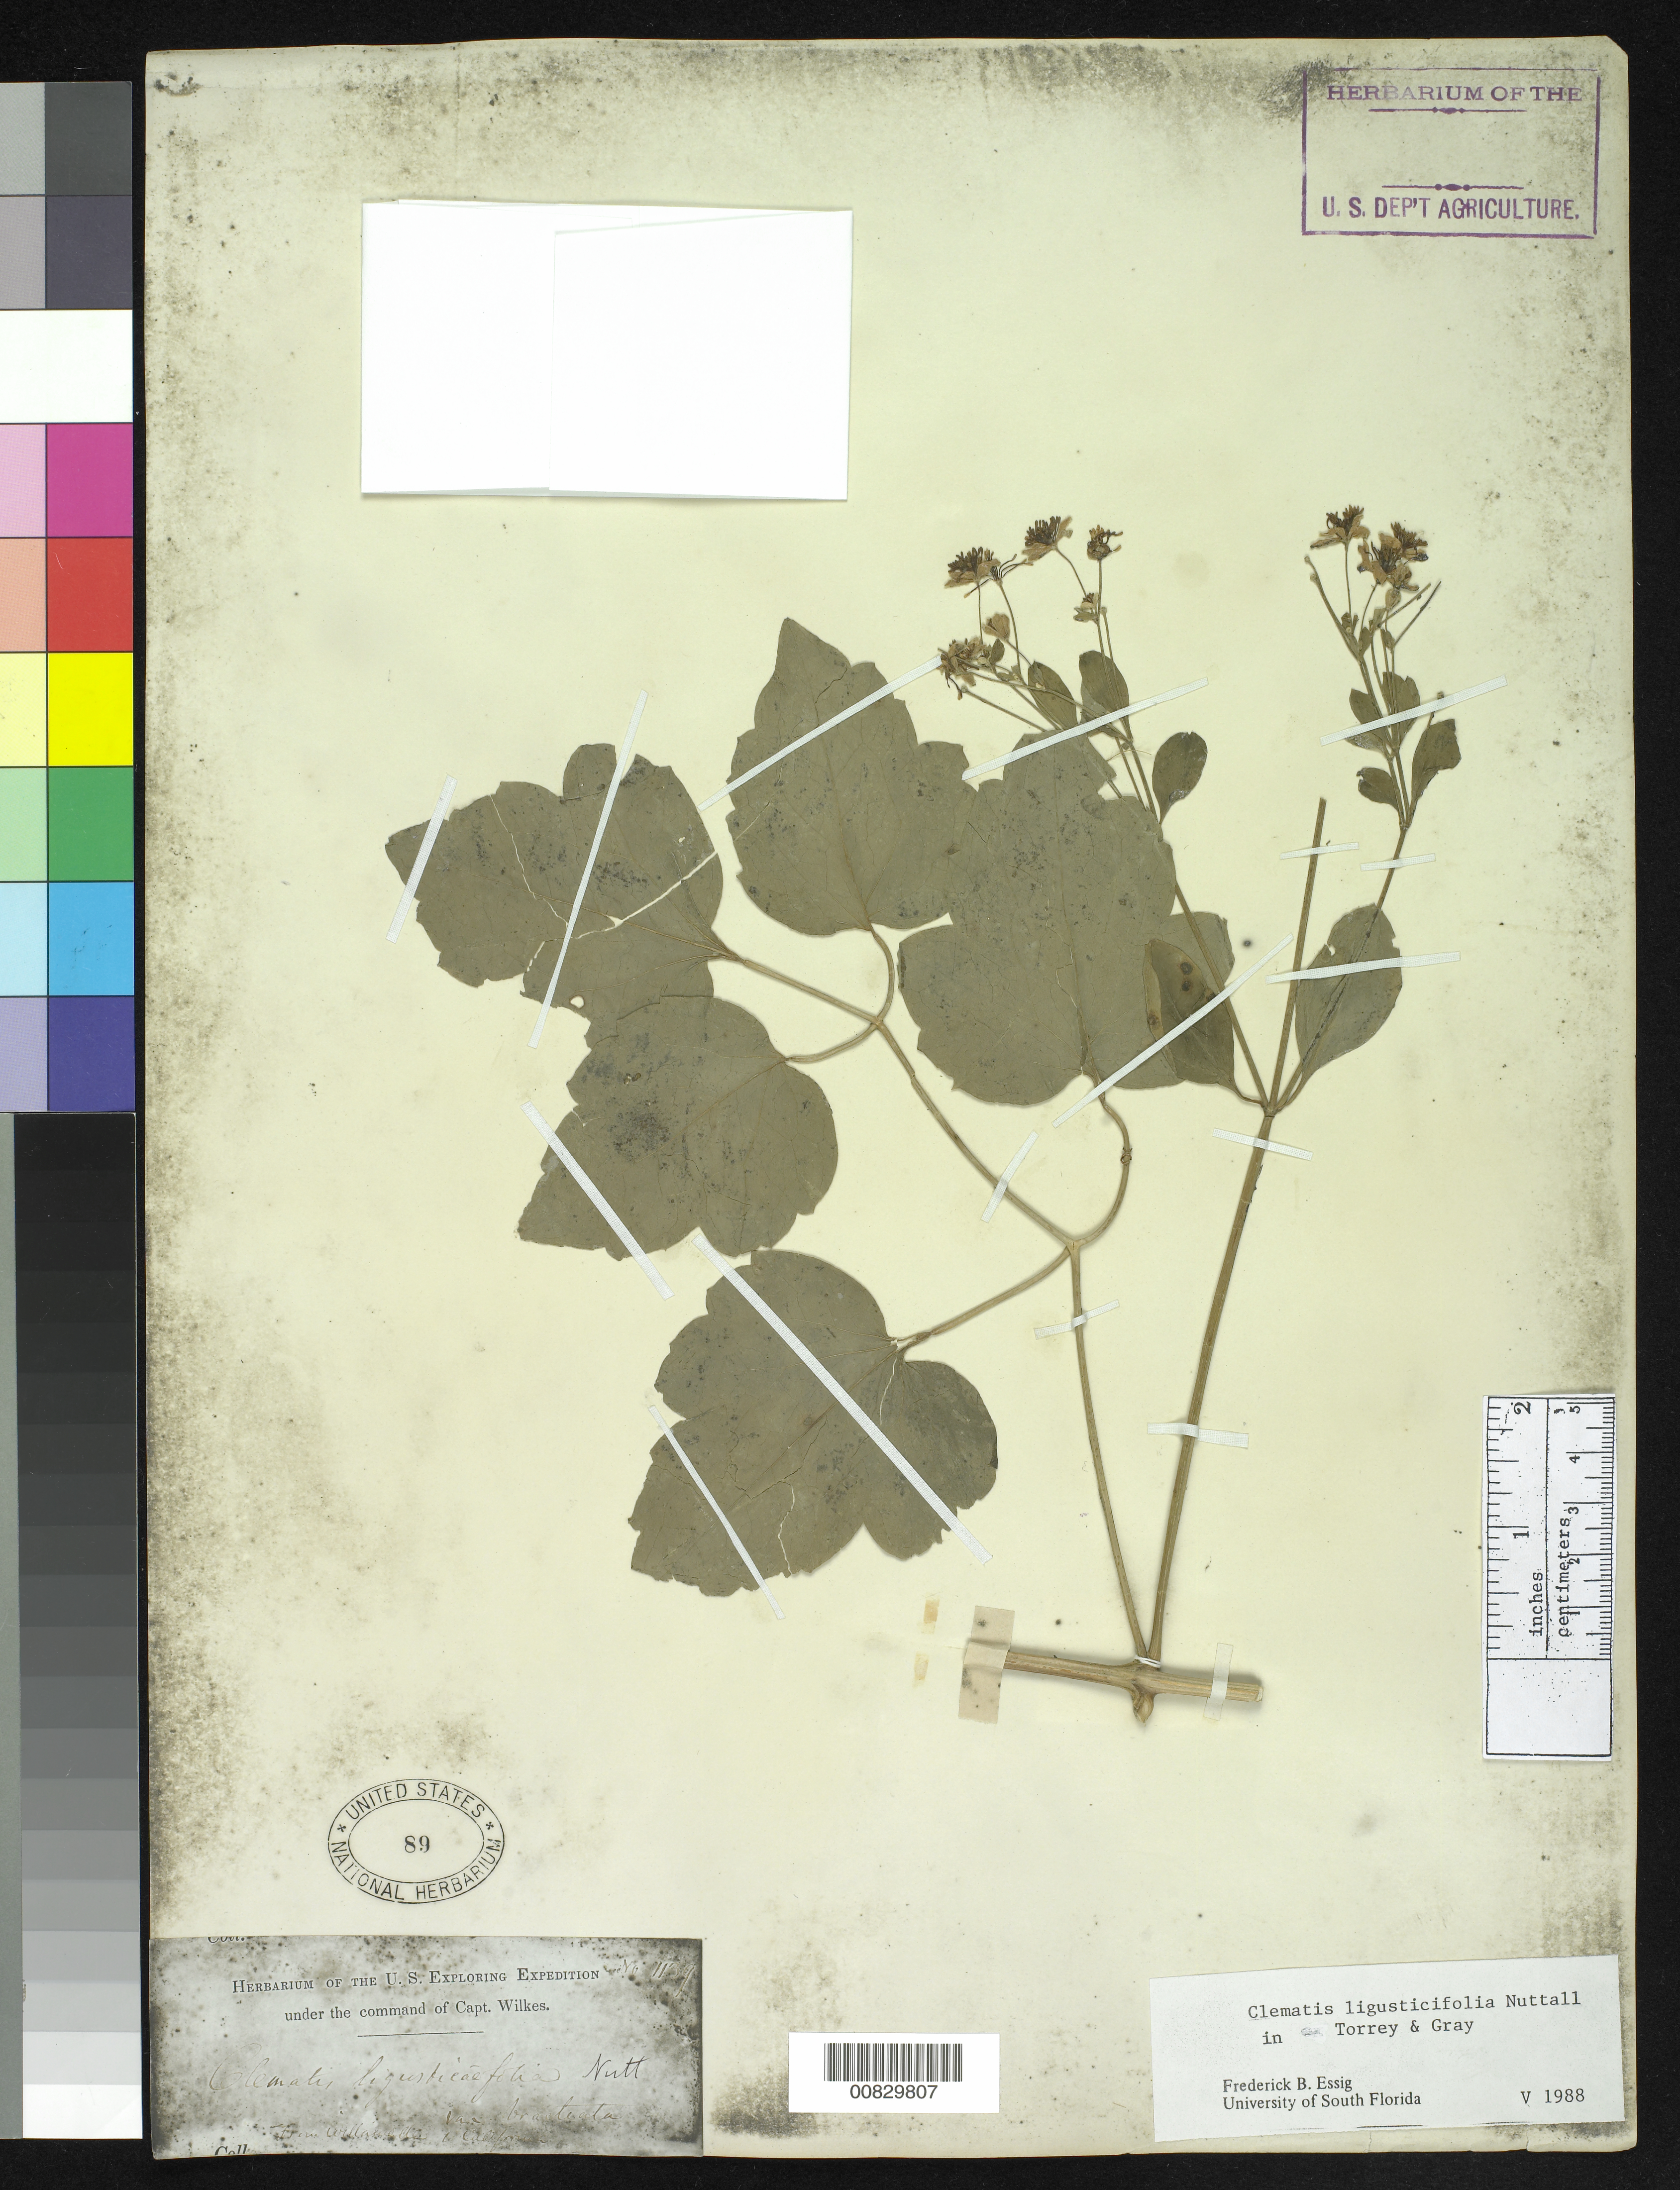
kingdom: Plantae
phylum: Tracheophyta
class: Magnoliopsida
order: Ranunculales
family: Ranunculaceae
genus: Clematis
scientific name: Clematis ligusticifolia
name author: Nutt.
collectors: Wilkes Explor. Exped.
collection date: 1838/1842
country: United States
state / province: California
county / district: Sacramento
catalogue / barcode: US 89